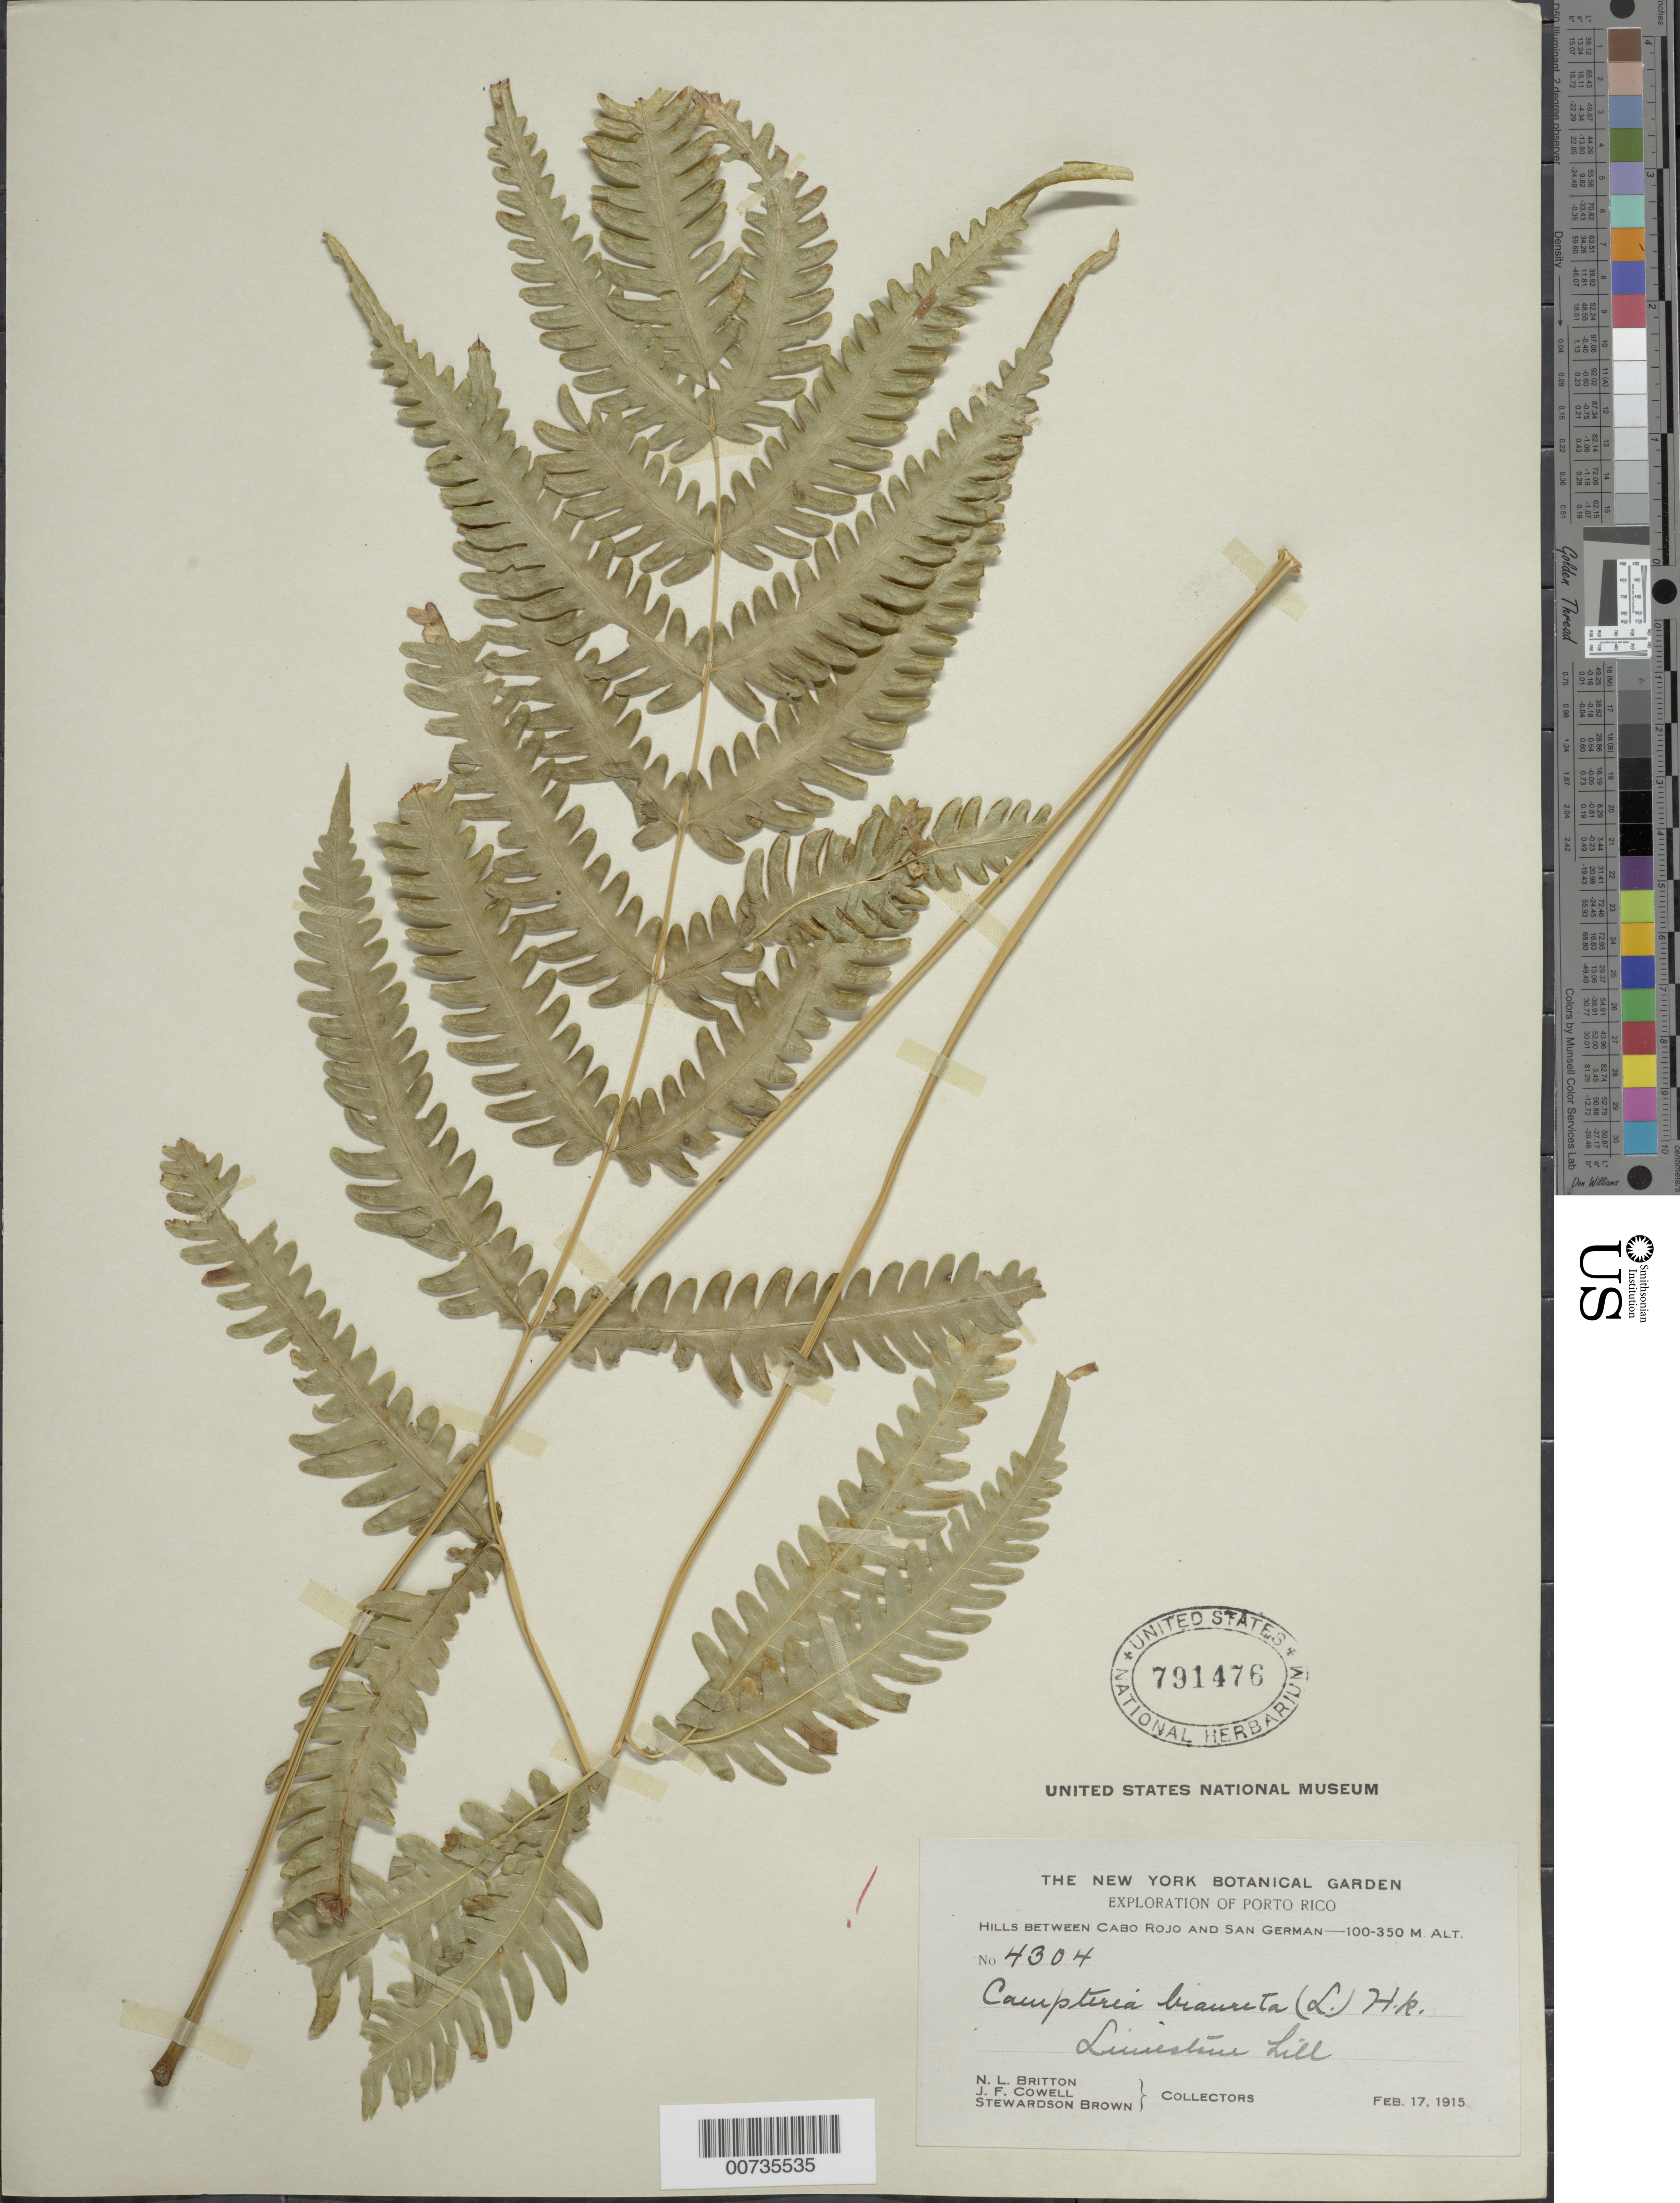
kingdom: Plantae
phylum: Tracheophyta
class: Polypodiopsida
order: Polypodiales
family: Pteridaceae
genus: Pteris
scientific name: Pteris biaurita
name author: L.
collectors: N. Britton, J. F. Cowell & S. Brown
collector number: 4304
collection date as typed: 17 Feb 1915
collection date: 1915-02-17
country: Puerto Rico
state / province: Cabo Rojo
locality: Cabo Rojo and San German, between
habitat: Limestone hill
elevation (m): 100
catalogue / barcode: US 791476